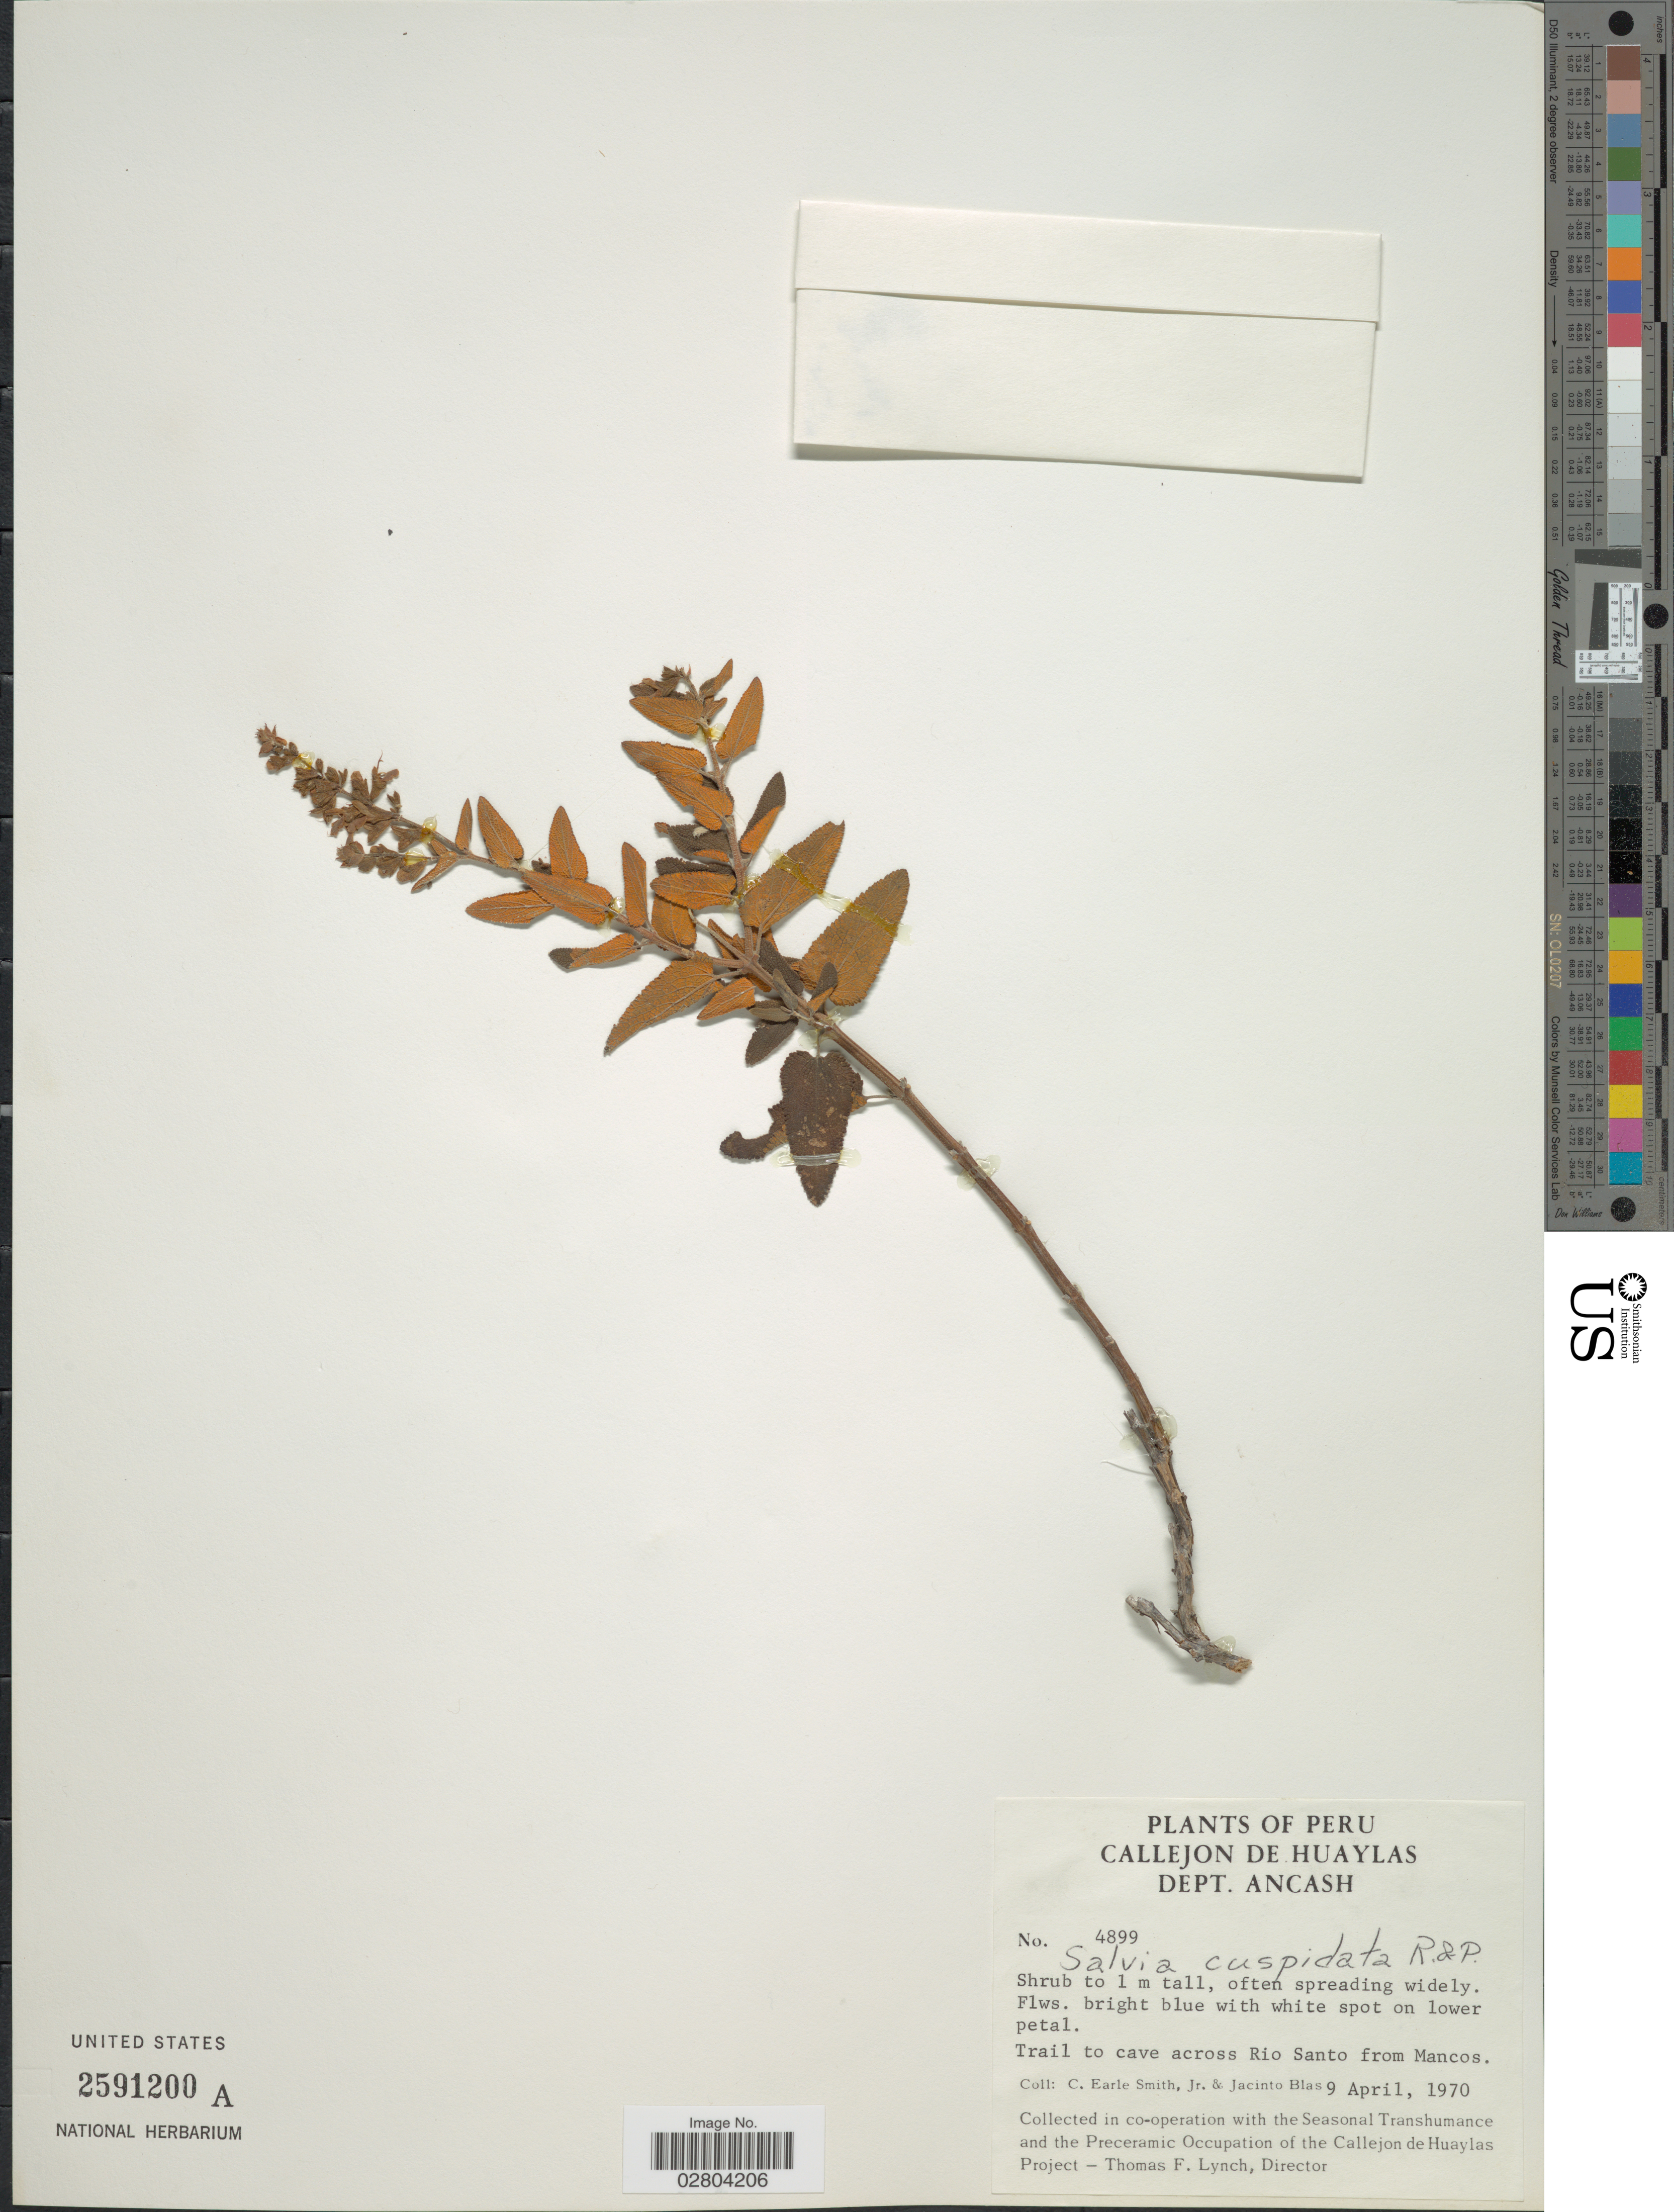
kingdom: Plantae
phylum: Tracheophyta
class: Magnoliopsida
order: Lamiales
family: Lamiaceae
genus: Salvia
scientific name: Salvia cuspidata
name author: Ruiz & Pav.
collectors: C. E. Smith Jr. & J. Blas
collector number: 4899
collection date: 1970-04-09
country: Peru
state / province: Ancash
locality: Callejon de Huaylas. Dept. Ancash. Trail to cave across Rio Santo from Mancos.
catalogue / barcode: US 2591200A